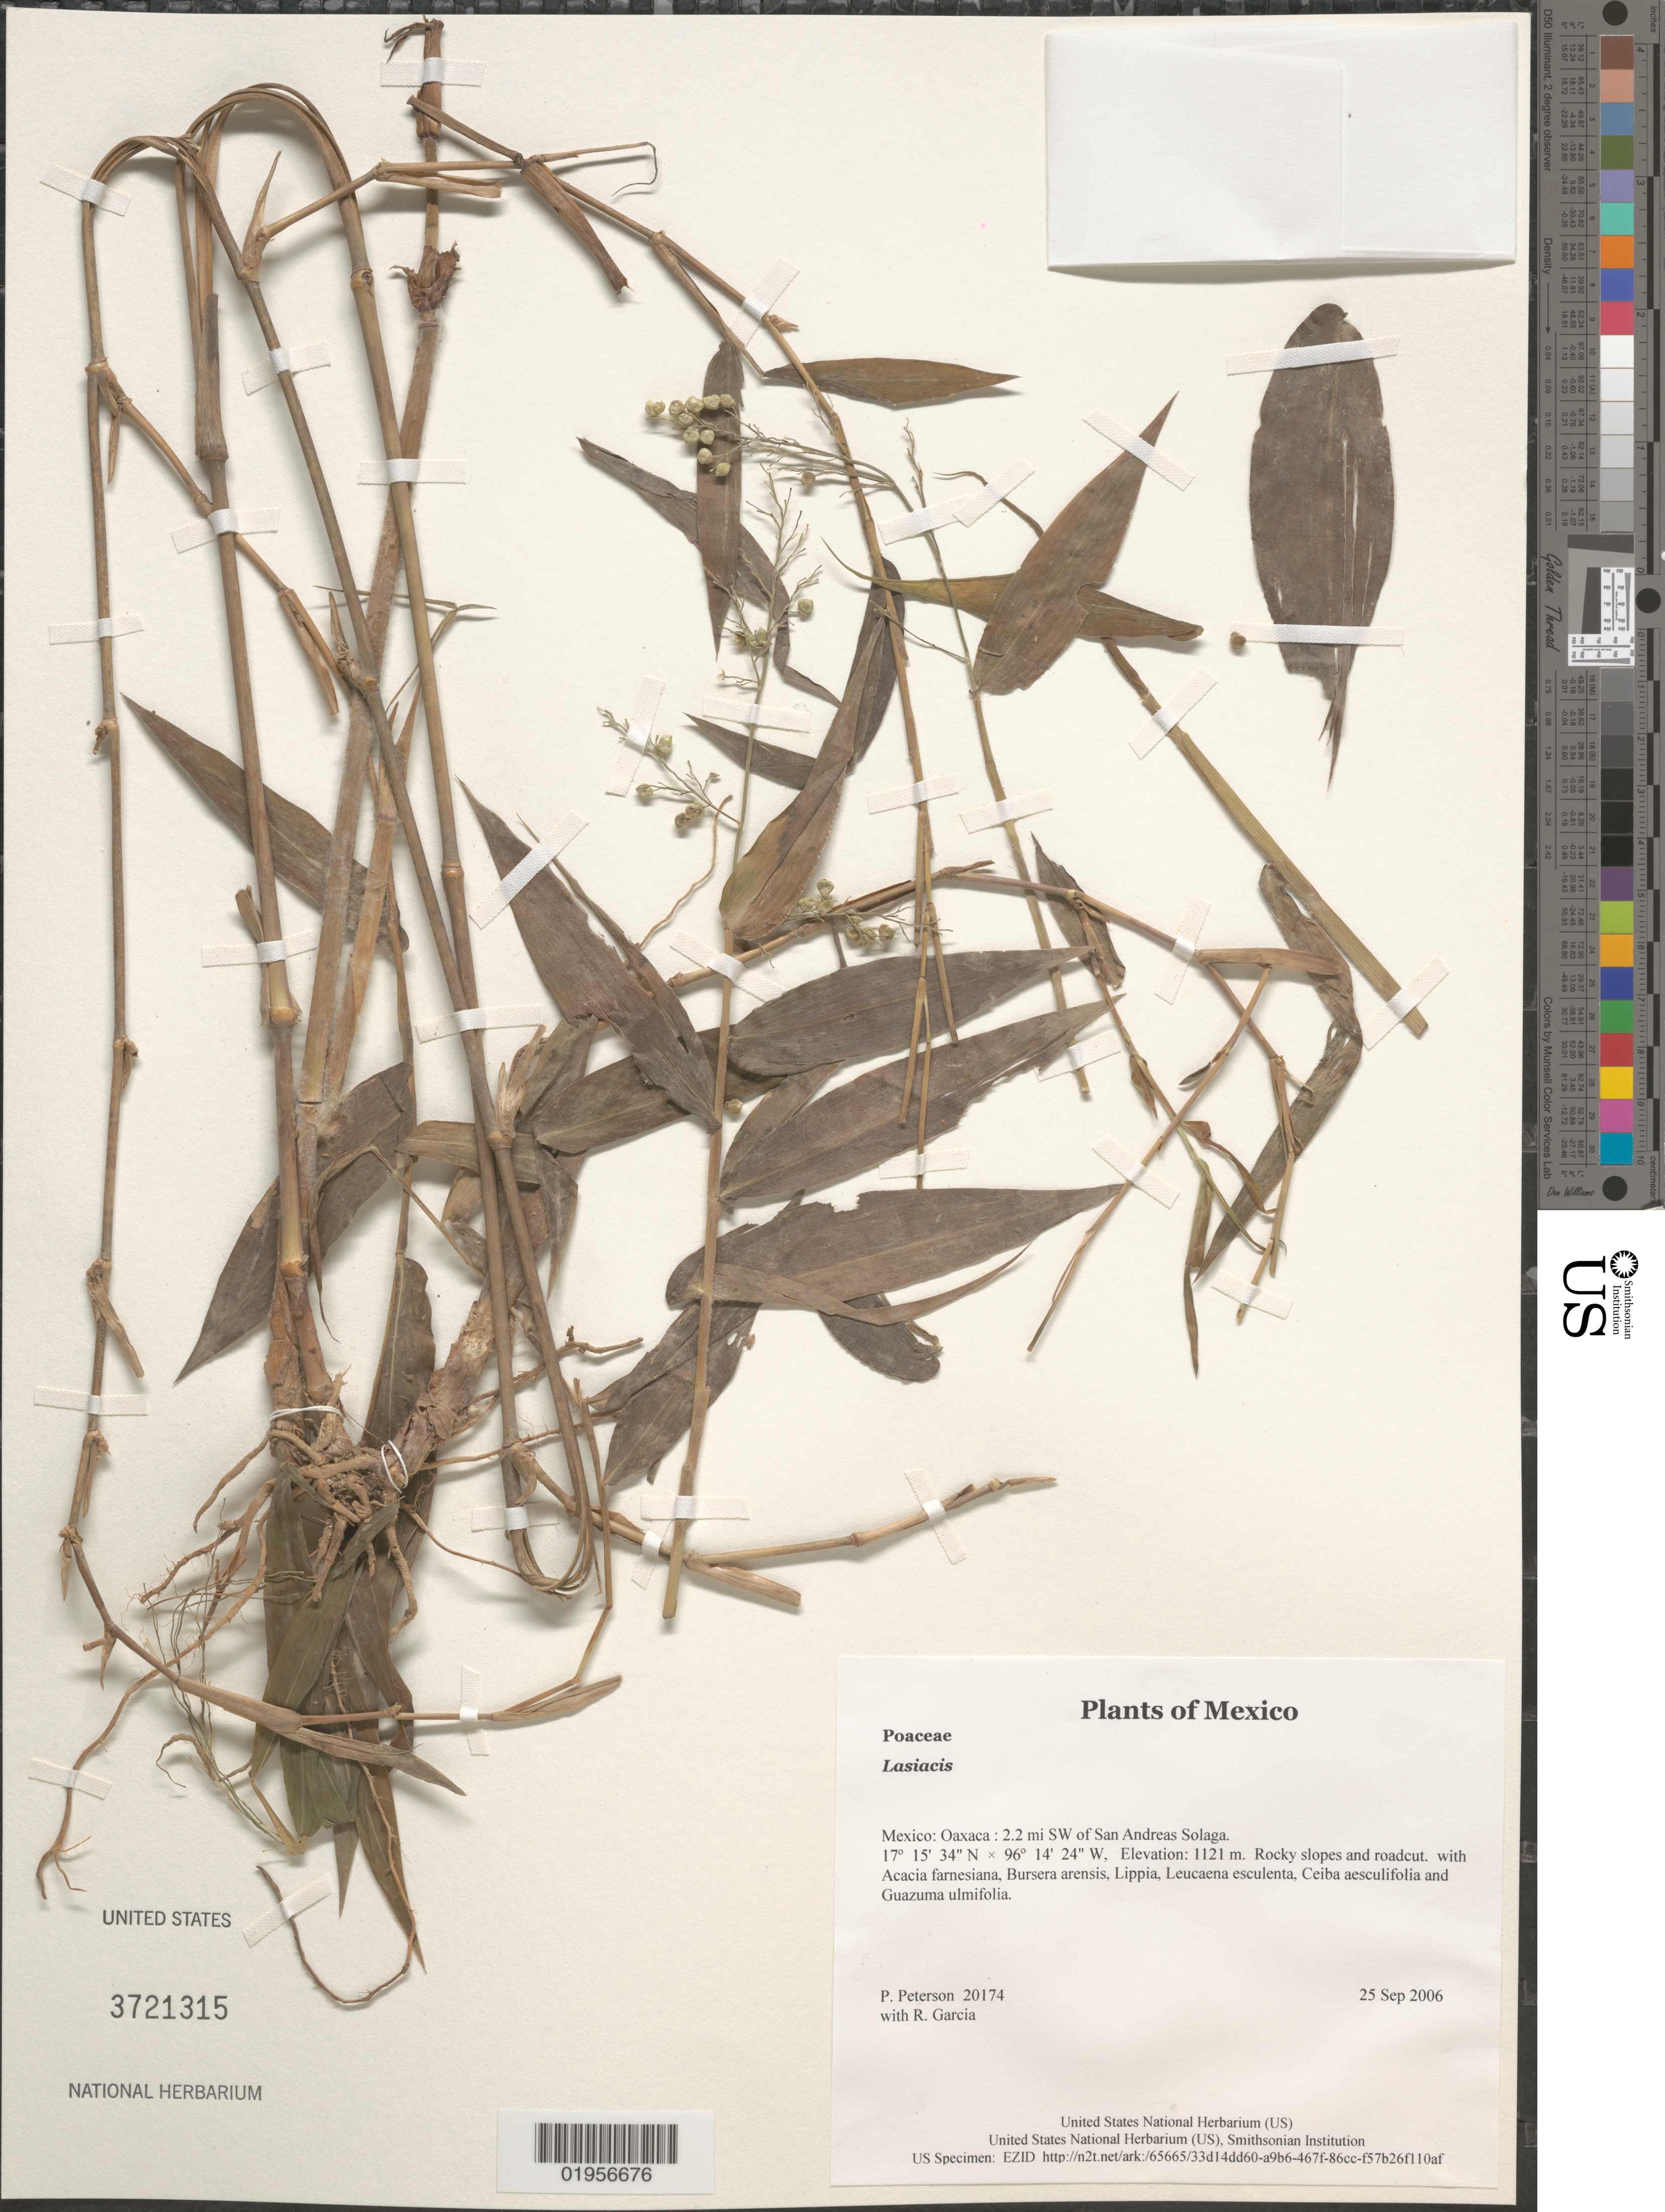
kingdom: Plantae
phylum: Tracheophyta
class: Liliopsida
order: Poales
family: Poaceae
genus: Lasiacis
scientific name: Lasiacis sp.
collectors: P. M. Peterson & R. Garcia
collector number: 20174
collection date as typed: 25 Sep 2006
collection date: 2006-09-25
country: Mexico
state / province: Oaxaca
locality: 2.2 mi SW of San Andreas Solaga.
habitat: Rocky slopes and roadcut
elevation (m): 1121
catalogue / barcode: US 3721315